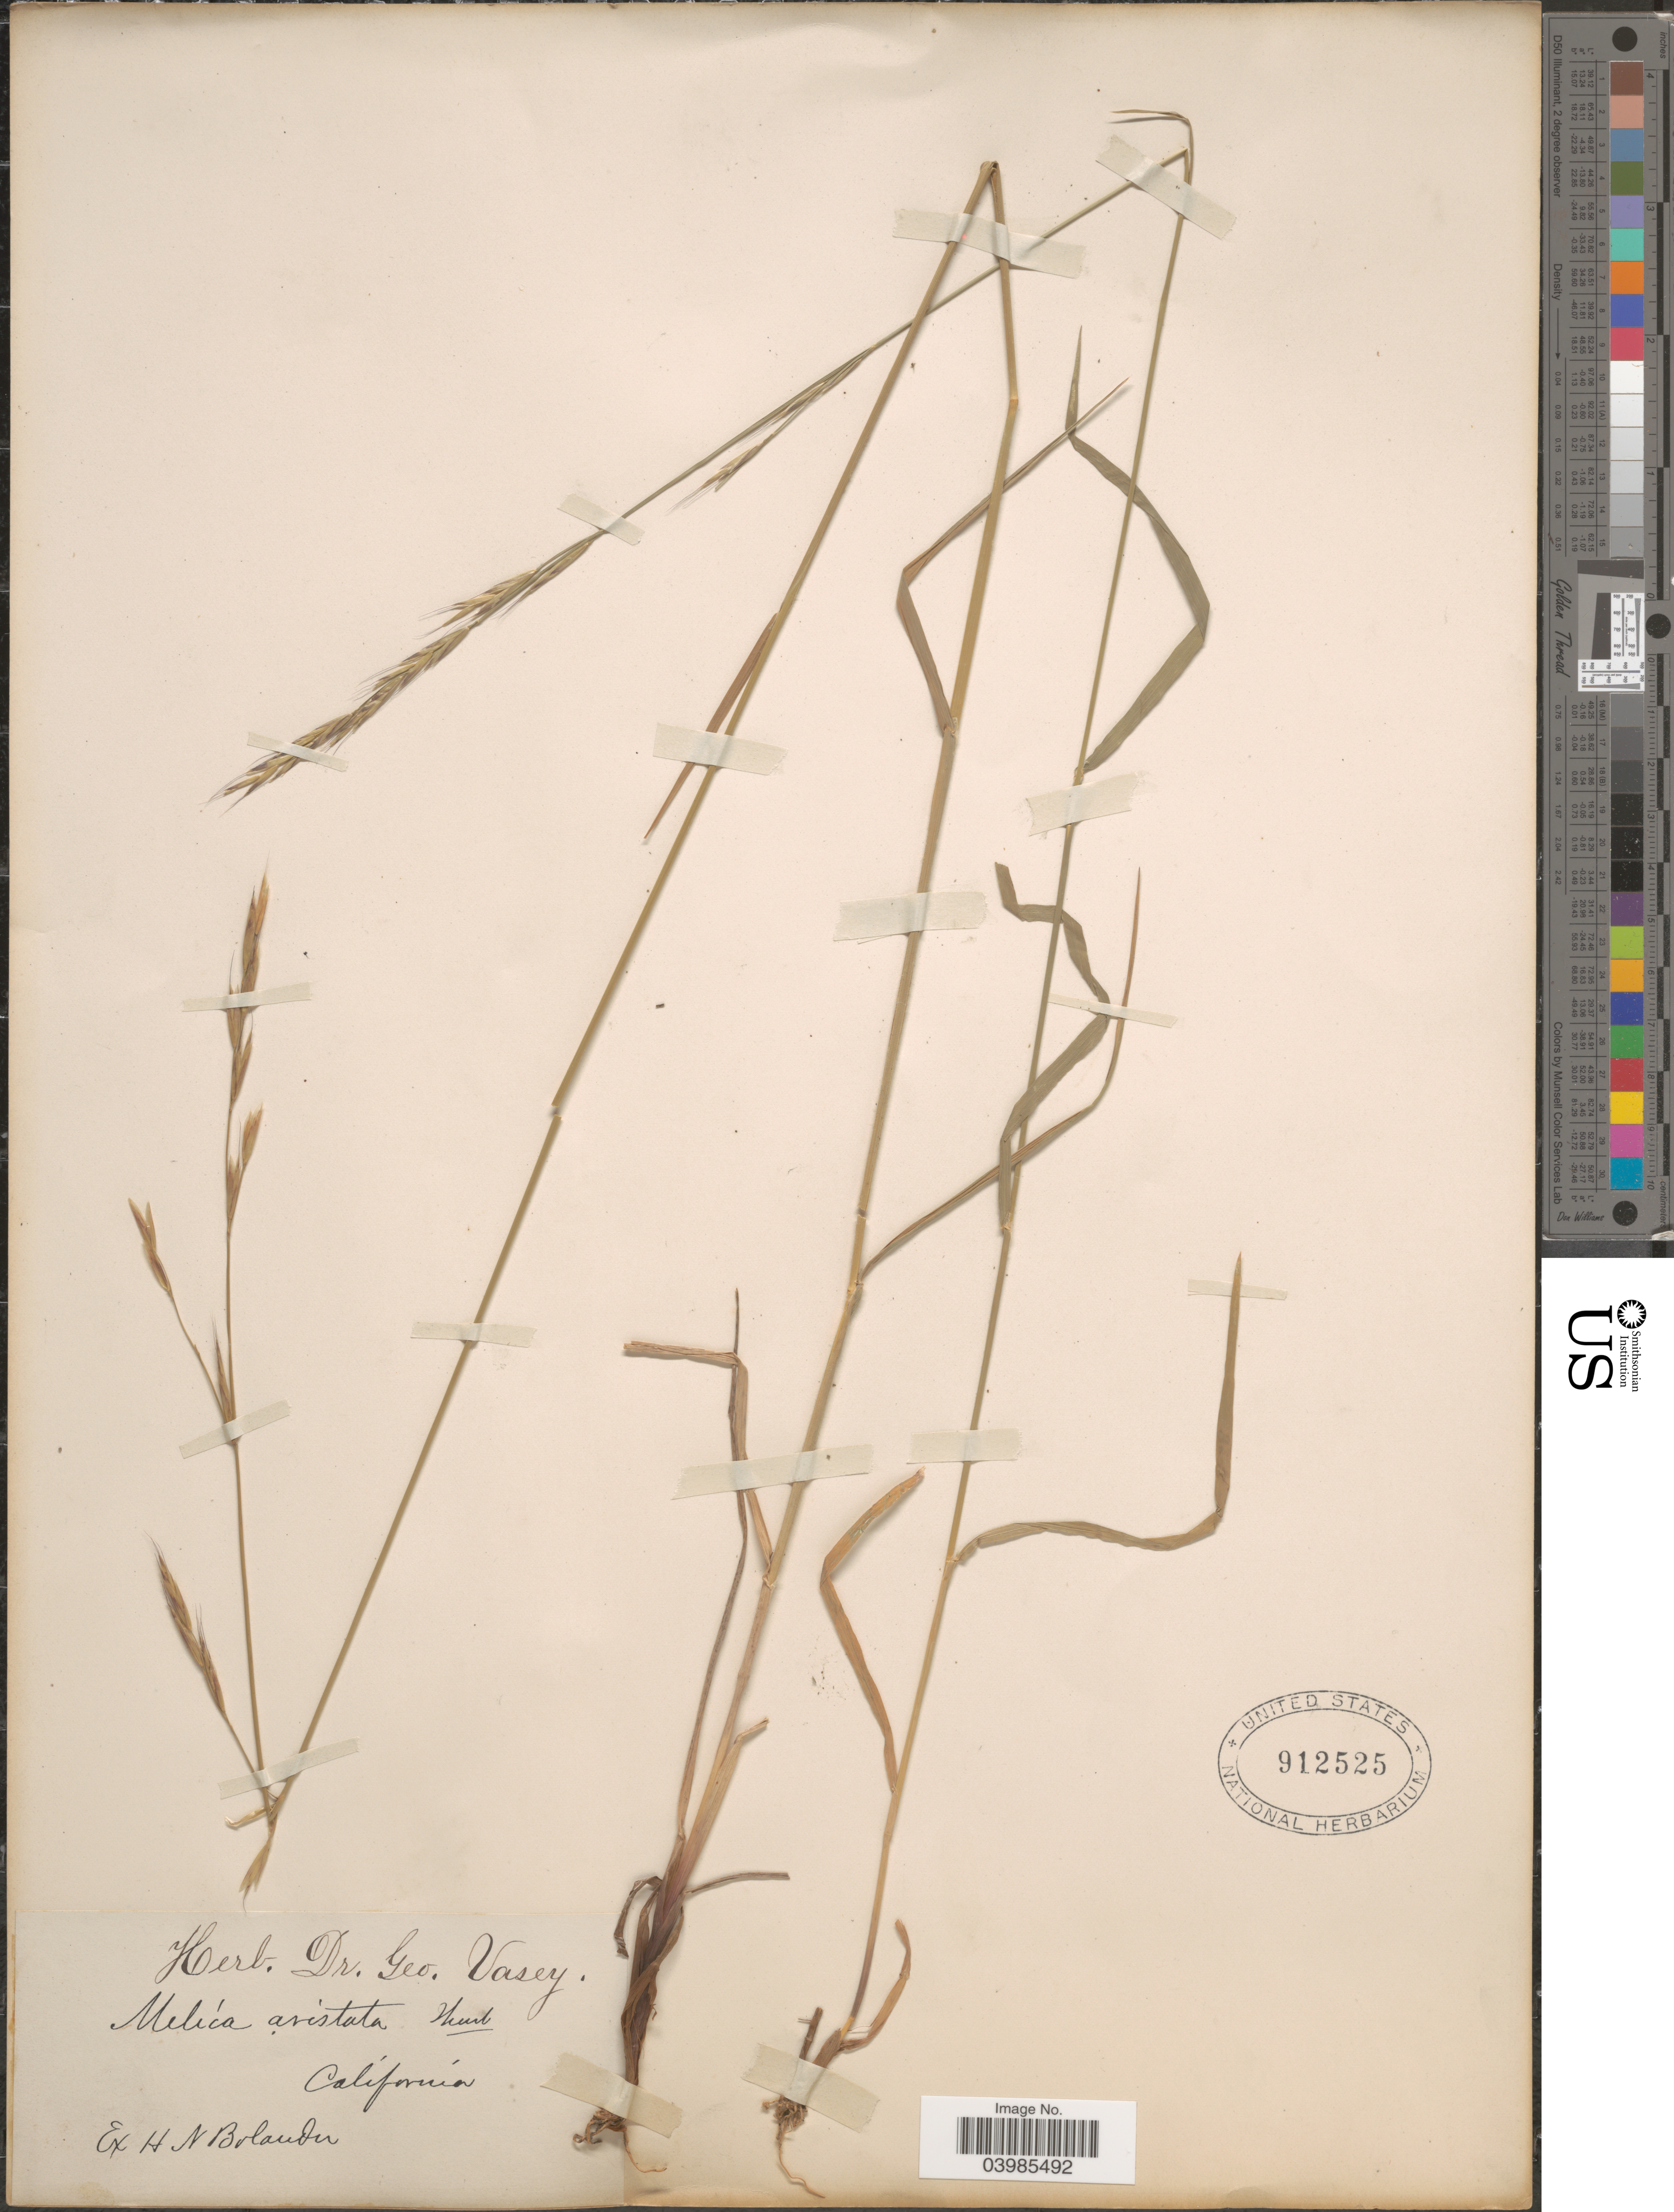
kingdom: Plantae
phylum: Tracheophyta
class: Liliopsida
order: Poales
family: Poaceae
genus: Melica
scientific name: Melica aristata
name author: Thurb. ex Bol.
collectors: H. Bolander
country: United States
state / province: California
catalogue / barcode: US 912525